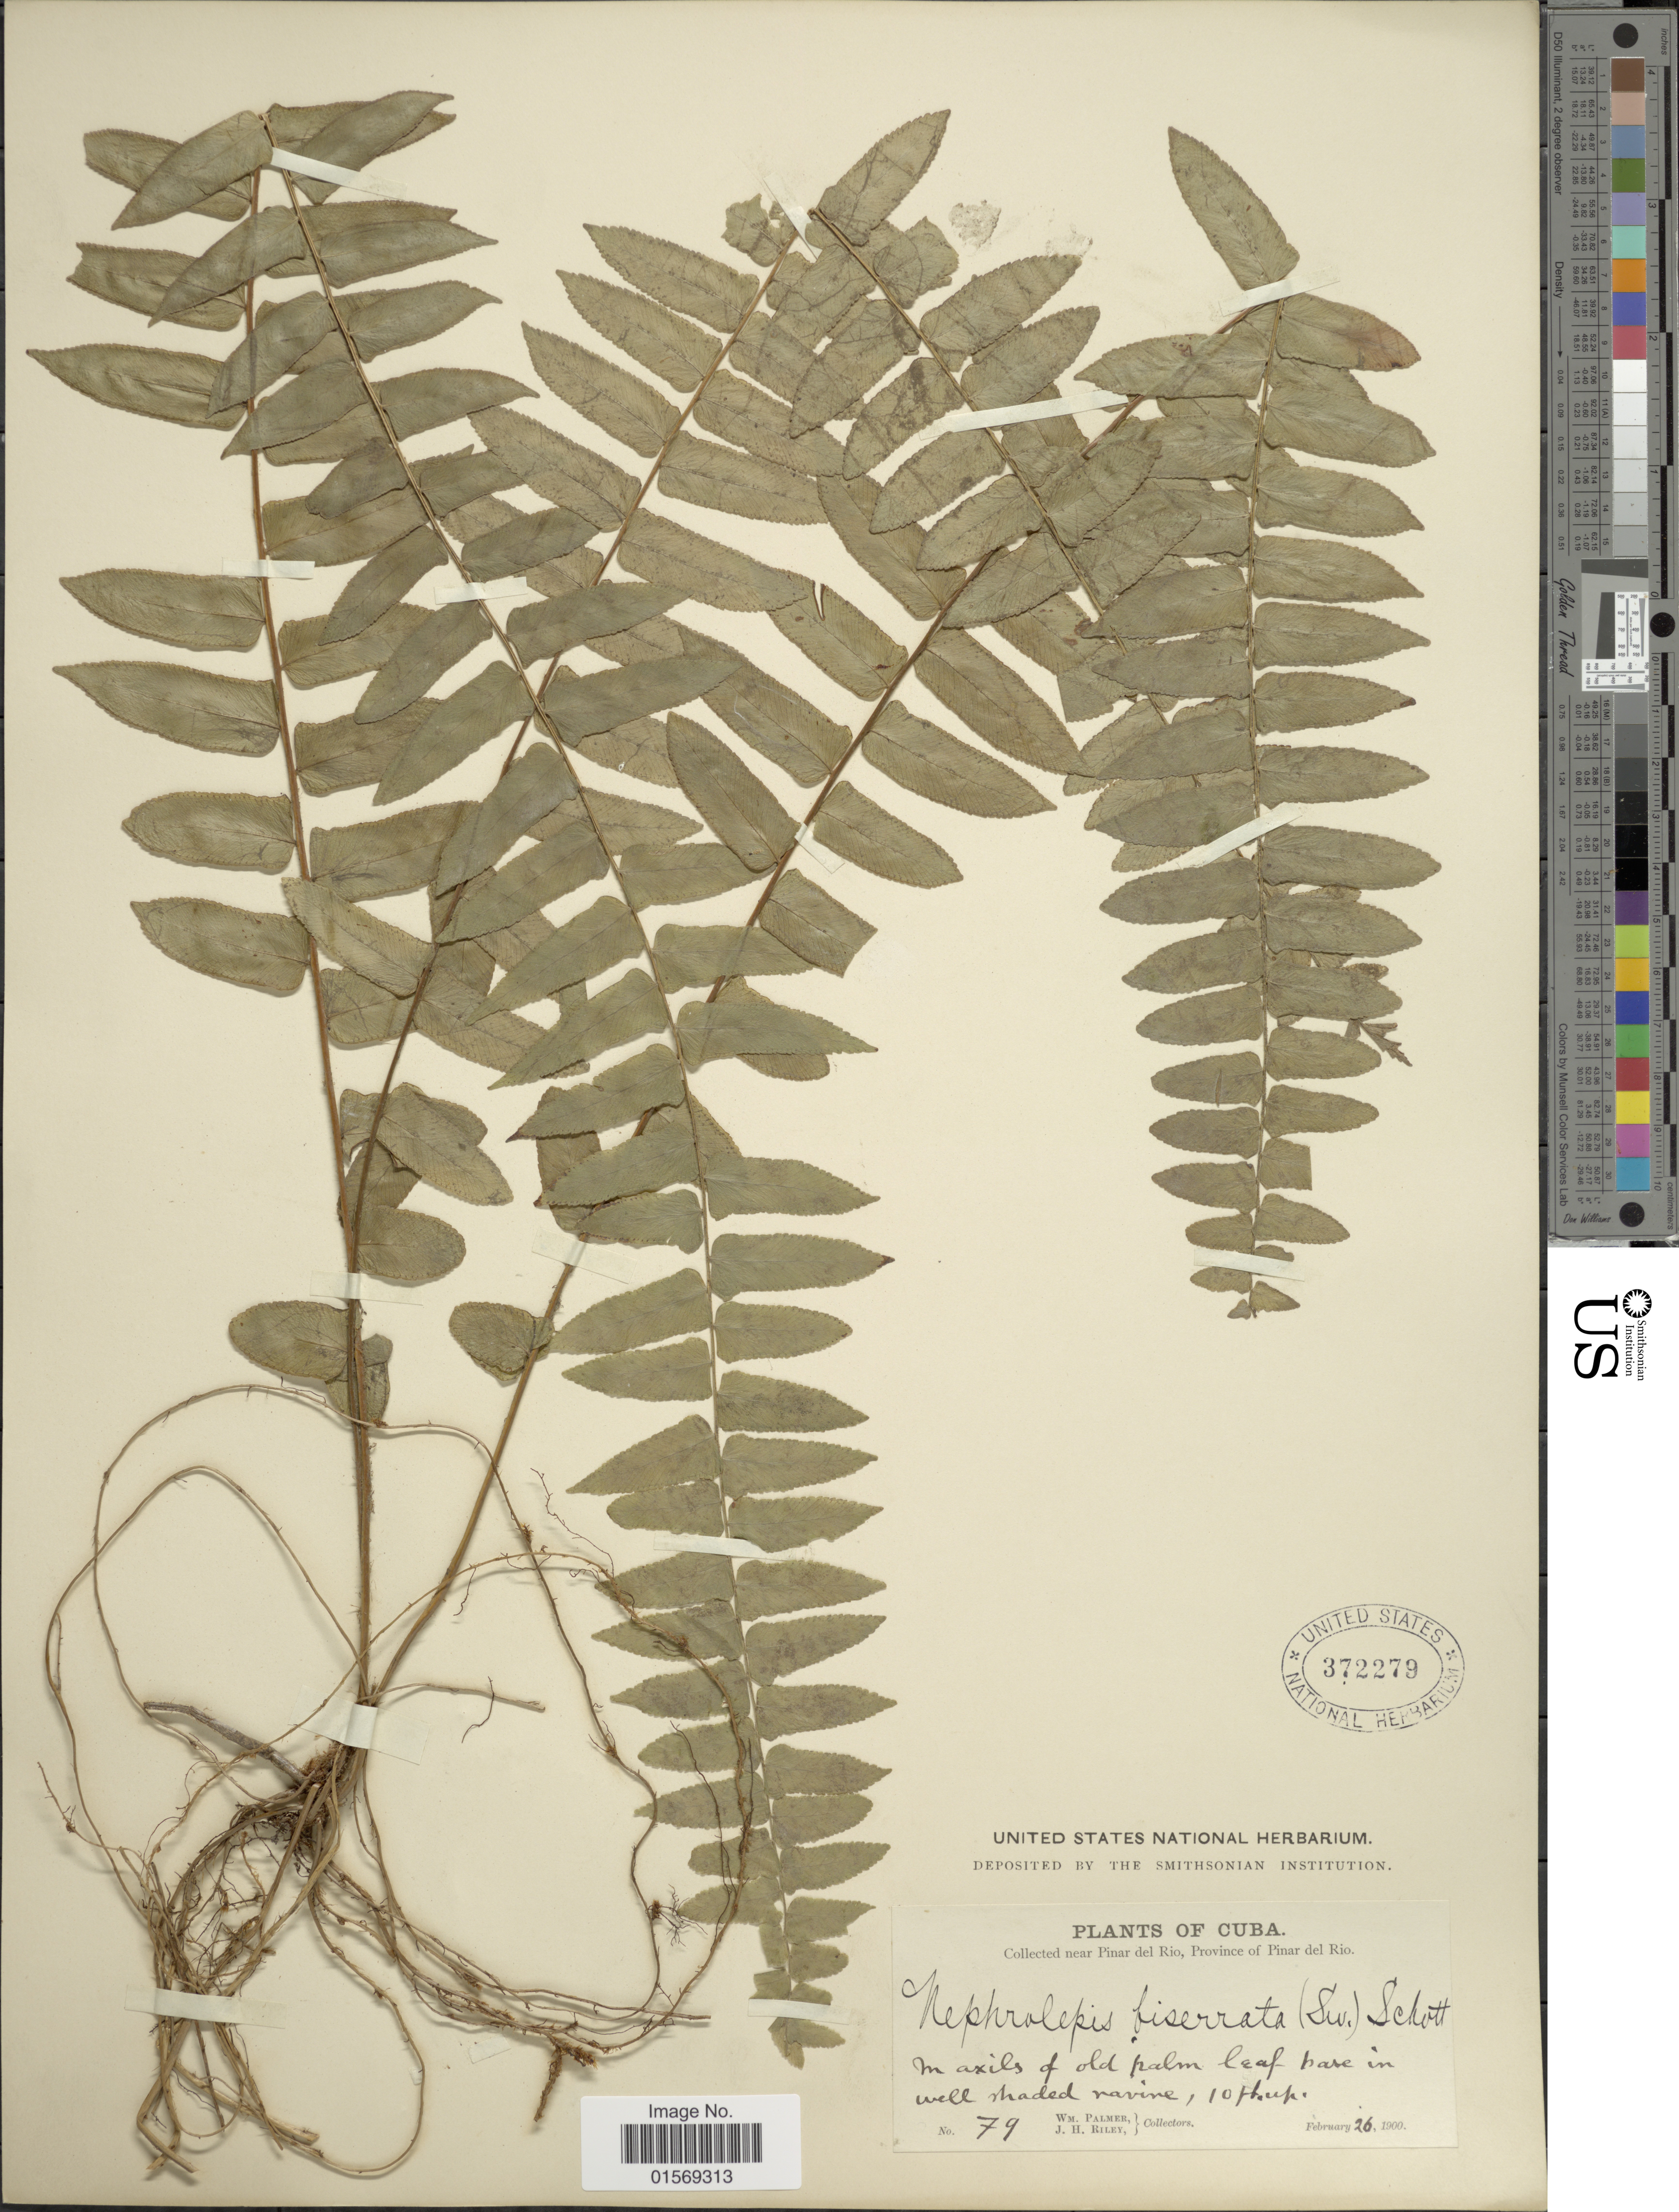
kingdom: Plantae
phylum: Tracheophyta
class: Polypodiopsida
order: Polypodiales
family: Nephrolepidaceae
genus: Nephrolepis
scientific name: Nephrolepis biserrata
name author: (Sw.) Schott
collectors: W. Palmer & J. H. Riley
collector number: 79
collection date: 1900-02-26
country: Cuba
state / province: Pinar del Río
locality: Cuba. Pinar del Rio, Province of Pinar del Rio.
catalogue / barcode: US 372279